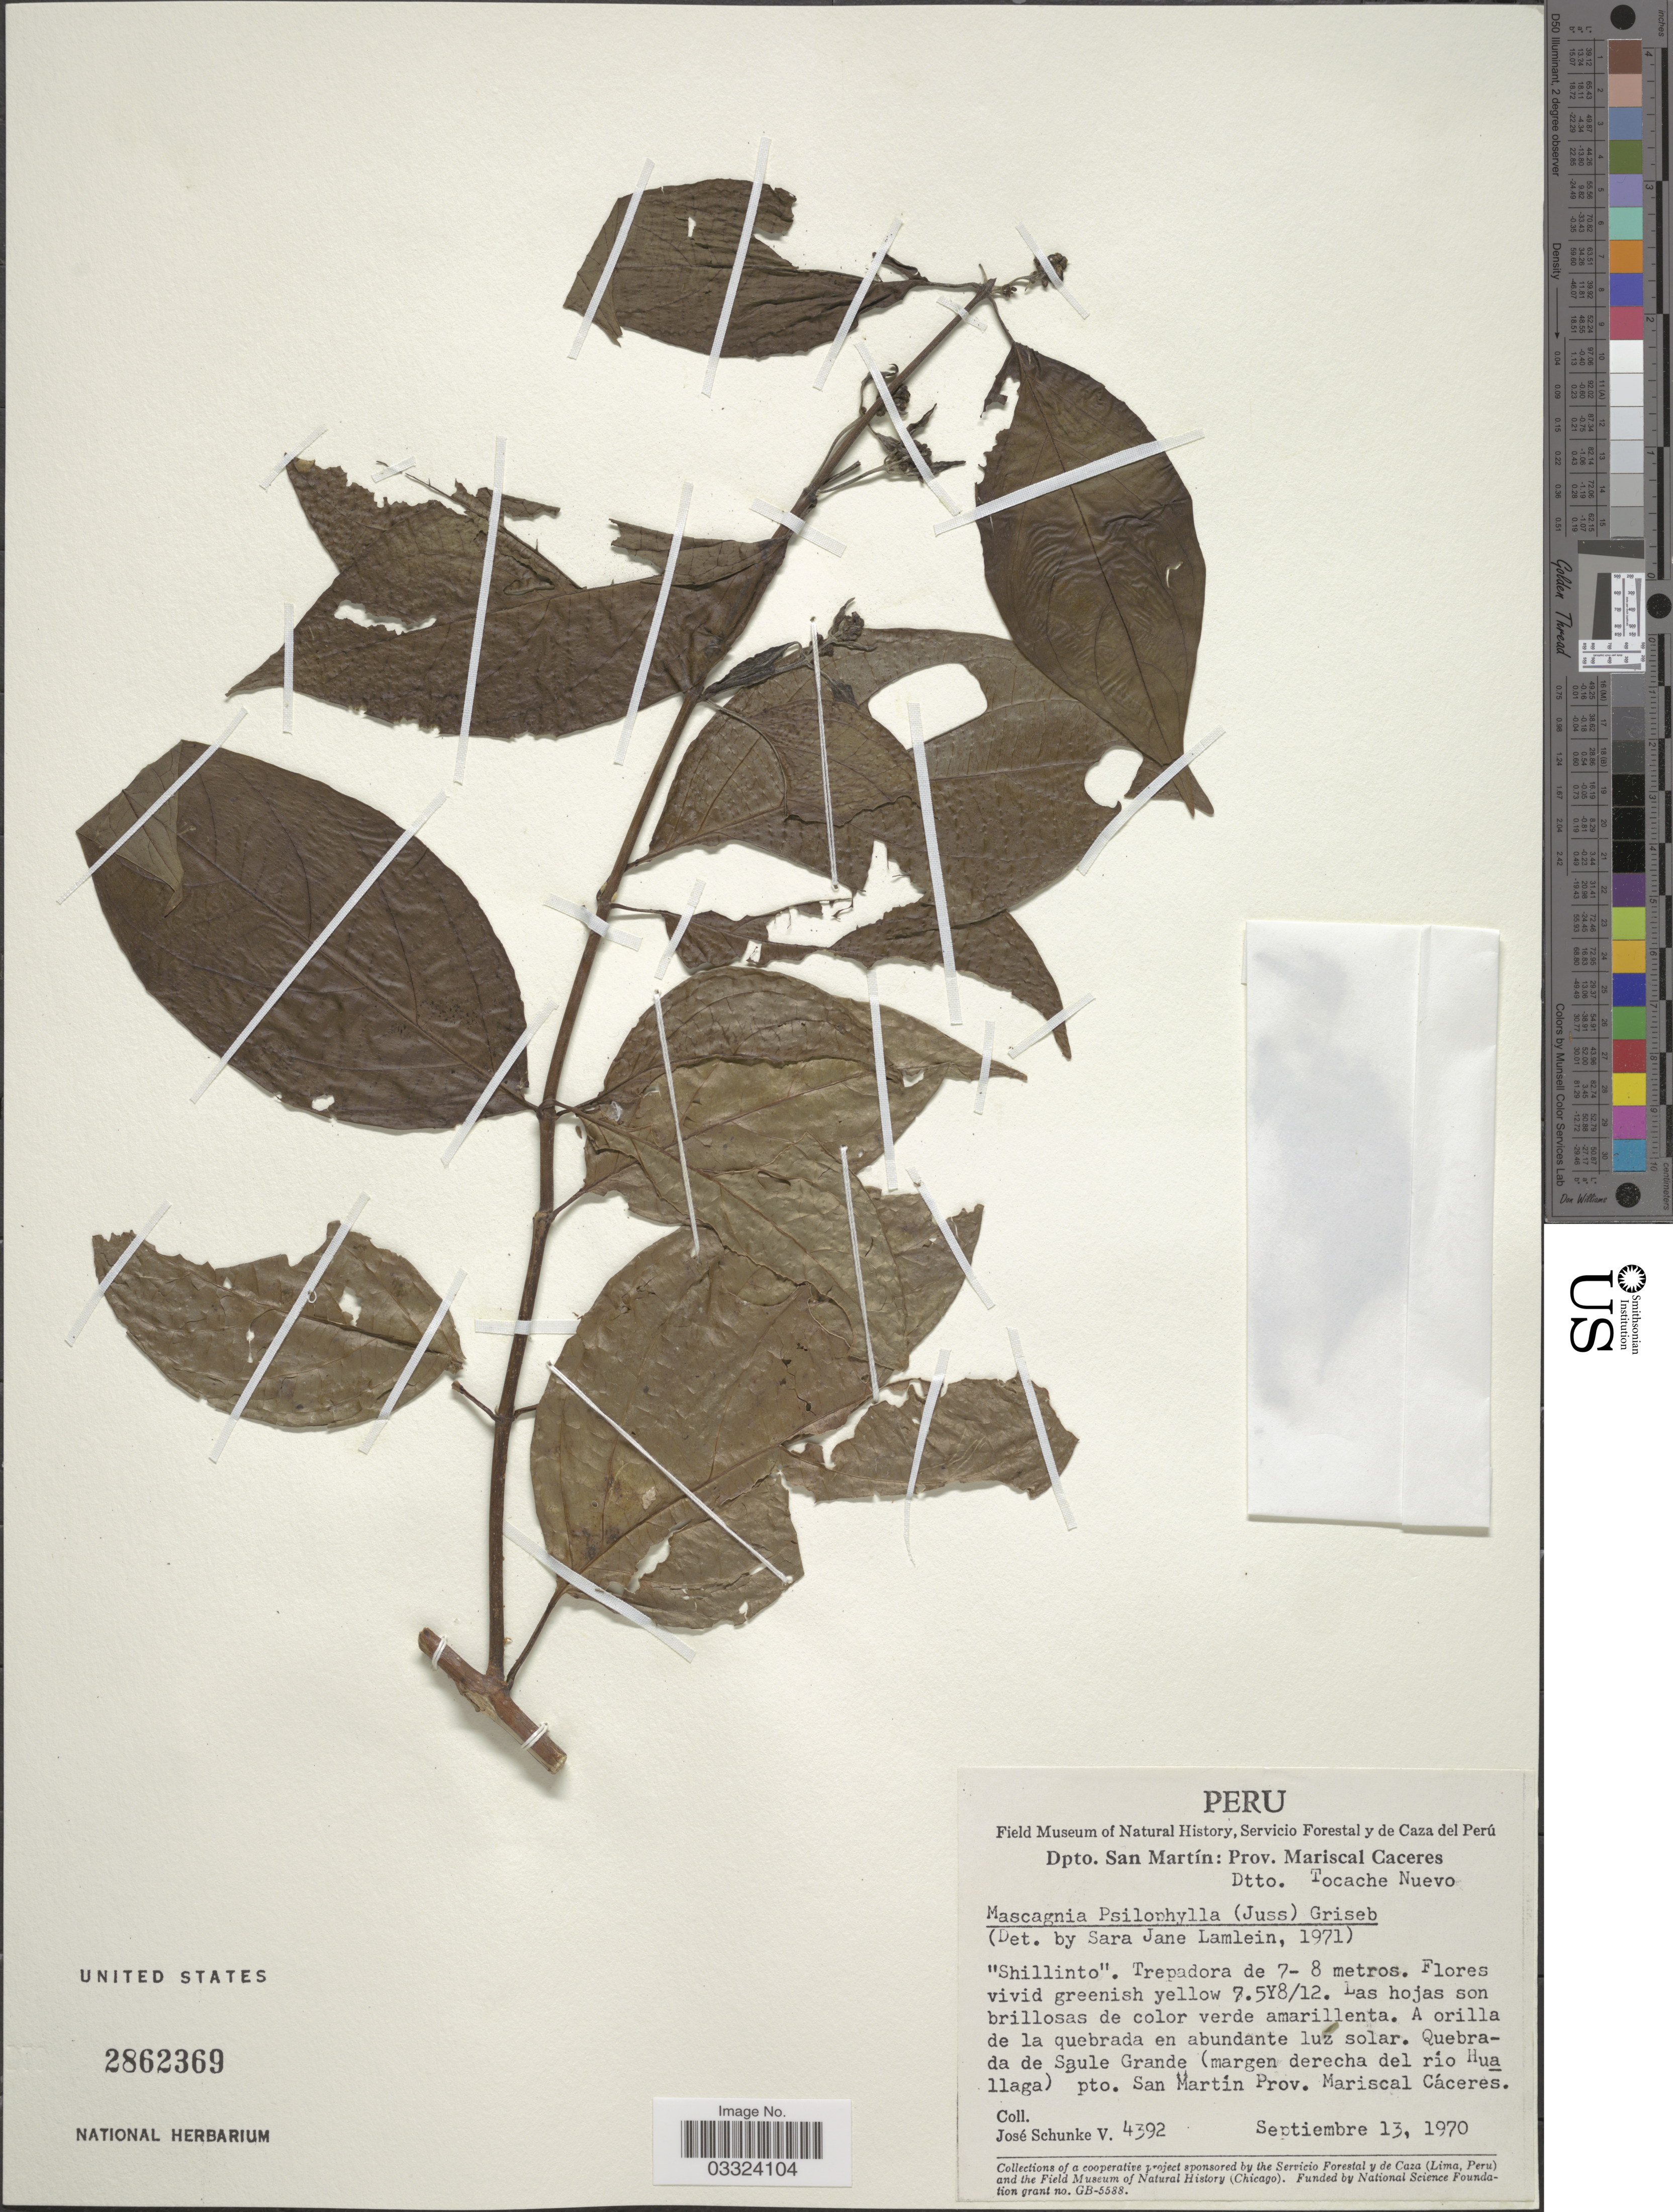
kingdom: Plantae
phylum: Tracheophyta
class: Magnoliopsida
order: Malpighiales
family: Malpighiaceae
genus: Callaeum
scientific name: Callaeum antifebrile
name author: (Ruiz ex Griseb.) D.M. Johnson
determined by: Strong, Mark T., (BOT), Smithsonian Institution - National Museum of Natural History (UNITED STATES)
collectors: J. Schunke Vigo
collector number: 4392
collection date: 1970-09-13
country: Peru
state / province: San Martín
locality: Dpto. San Martín: Prov. Mariscal Caceres. Dtto. Tocache Nuevo. Quebrada de Saule Grande (margen derecha del rio Huallaga) pto. San Martin Prov. Mariscal Cáceres.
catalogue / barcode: US 2862369